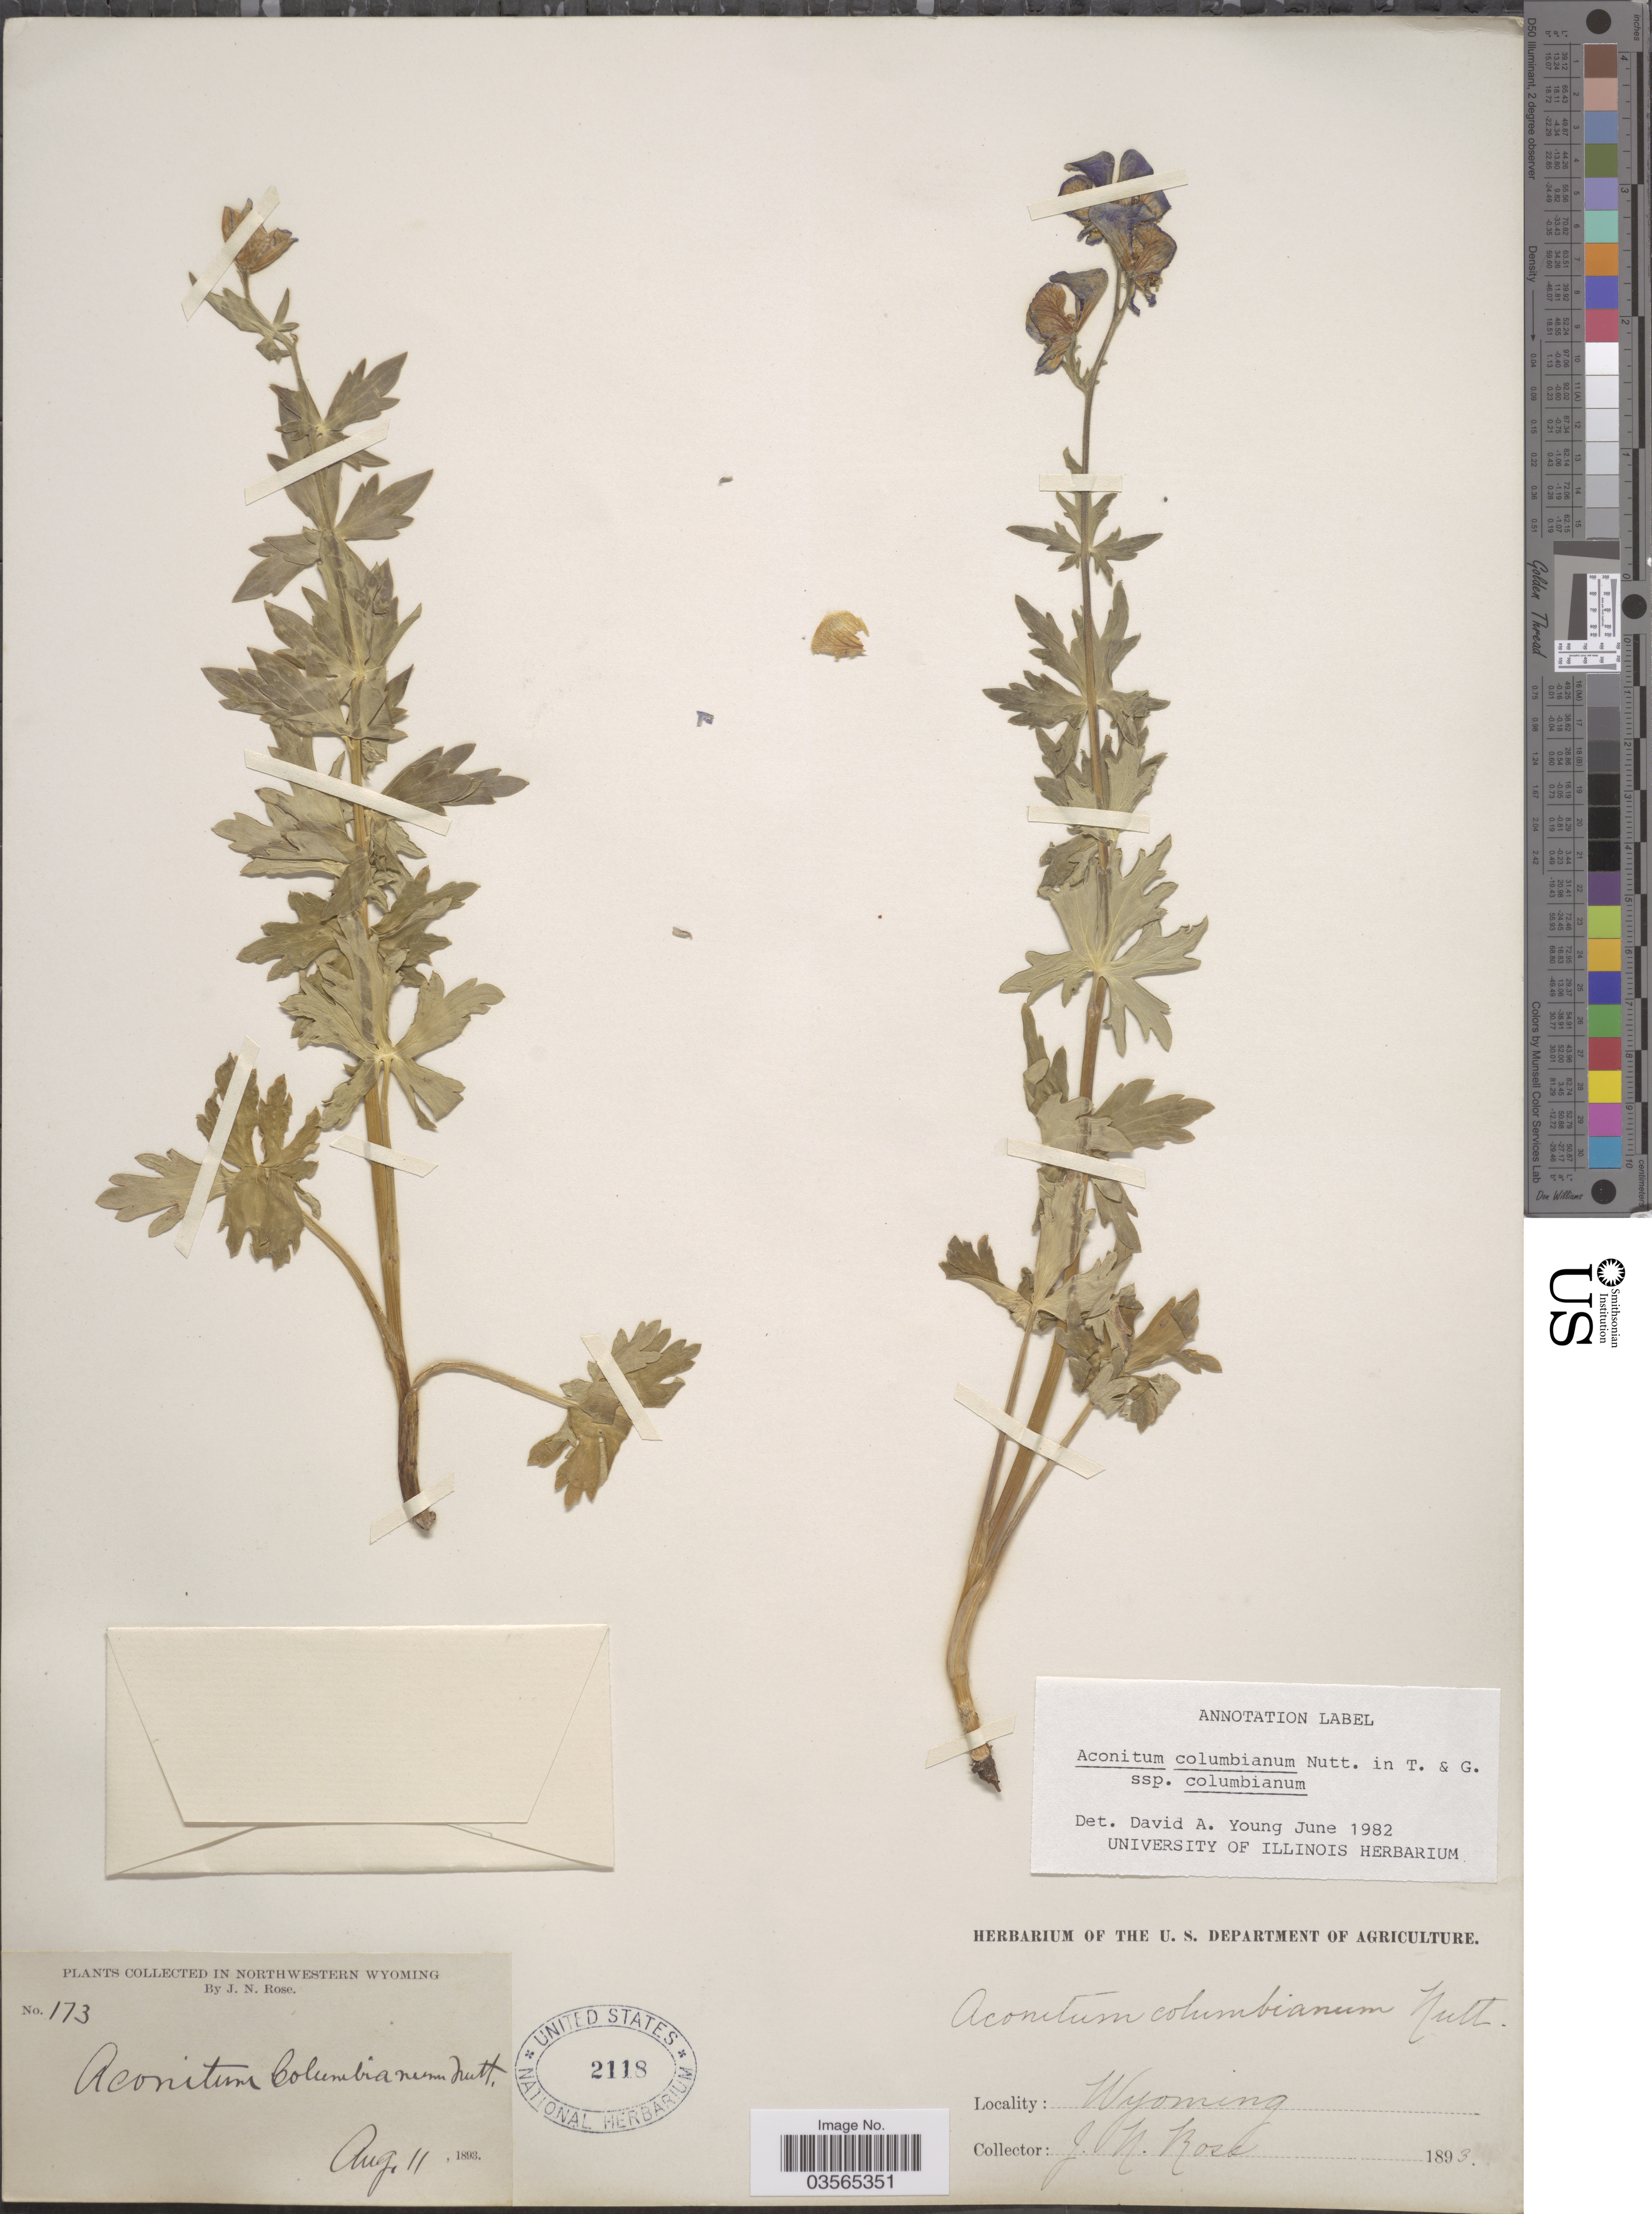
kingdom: Plantae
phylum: Tracheophyta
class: Magnoliopsida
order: Ranunculales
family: Ranunculaceae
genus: Aconitum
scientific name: Aconitum columbianum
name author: Nutt.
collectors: J. N. Rose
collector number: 173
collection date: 1893-08-11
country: United States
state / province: Wyoming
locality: Northwestern Wyoming.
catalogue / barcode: US 2118